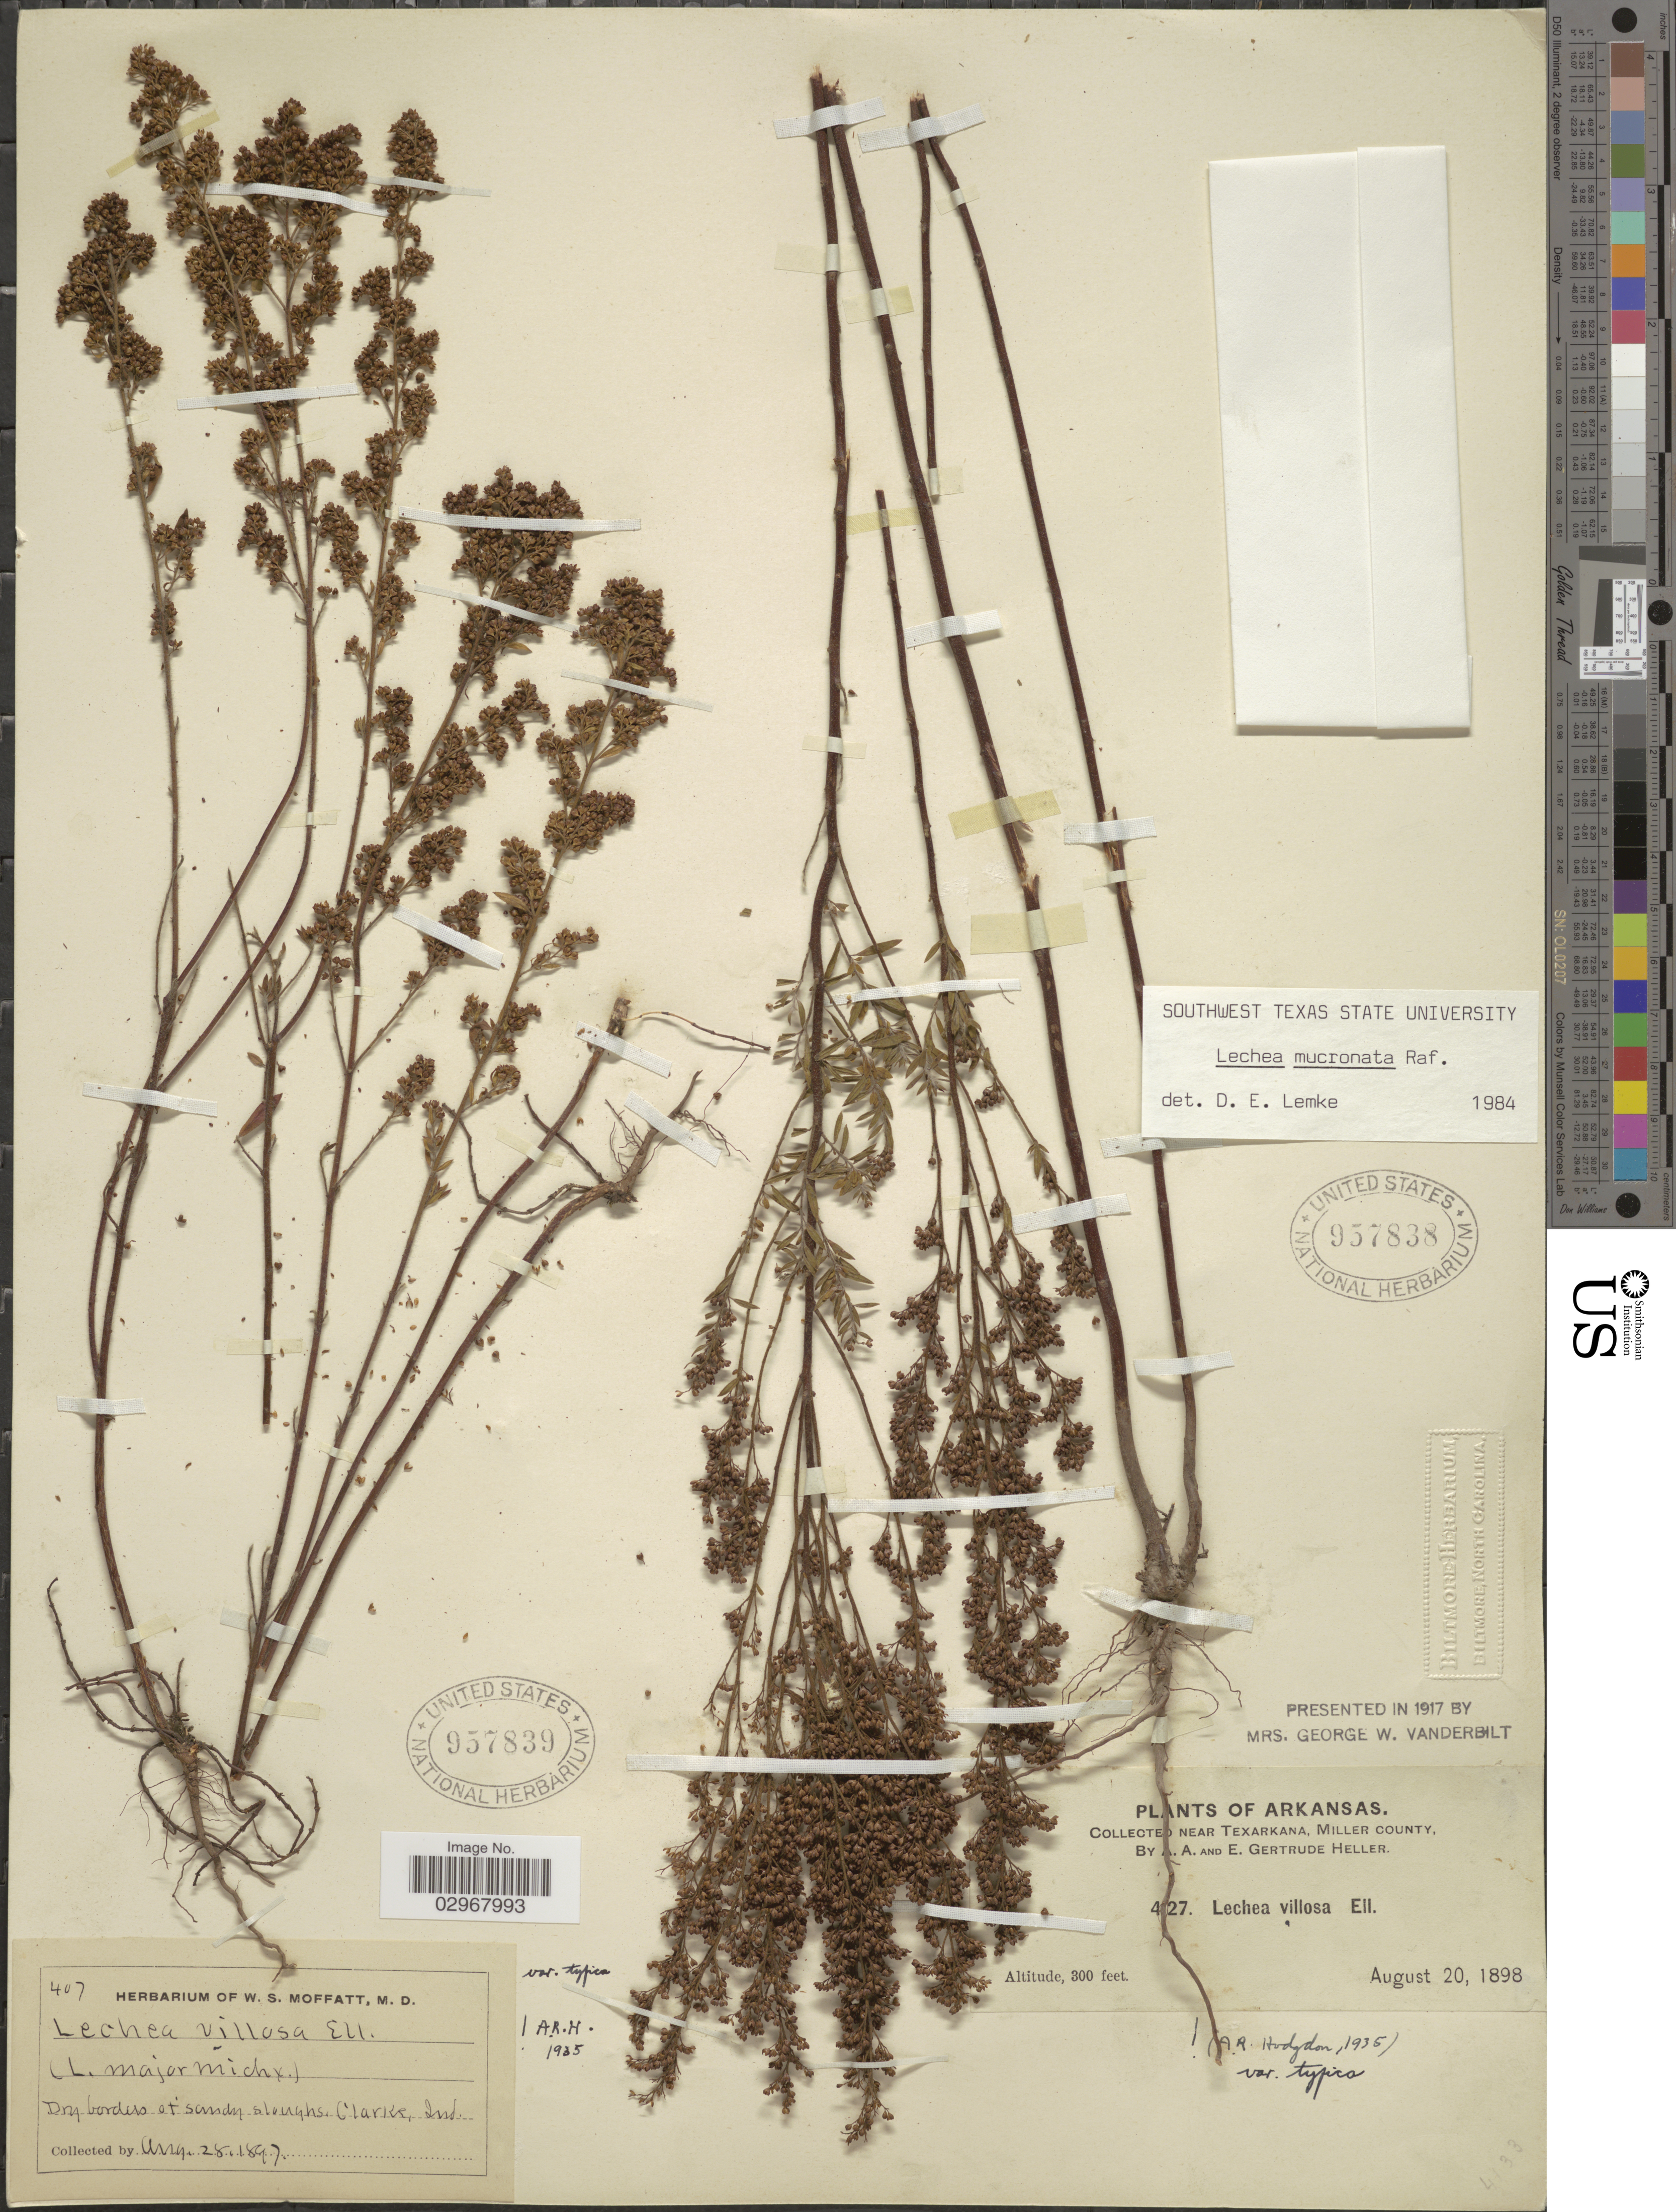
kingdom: Plantae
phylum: Tracheophyta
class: Magnoliopsida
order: Malvales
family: Cistaceae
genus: Lechea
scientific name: Lechea mucronata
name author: Raf.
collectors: ex herb. W. S. Moffatt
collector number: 407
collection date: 1897-08-28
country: United States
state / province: Indiana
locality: Clarke, Ind.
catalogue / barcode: US 957839-2